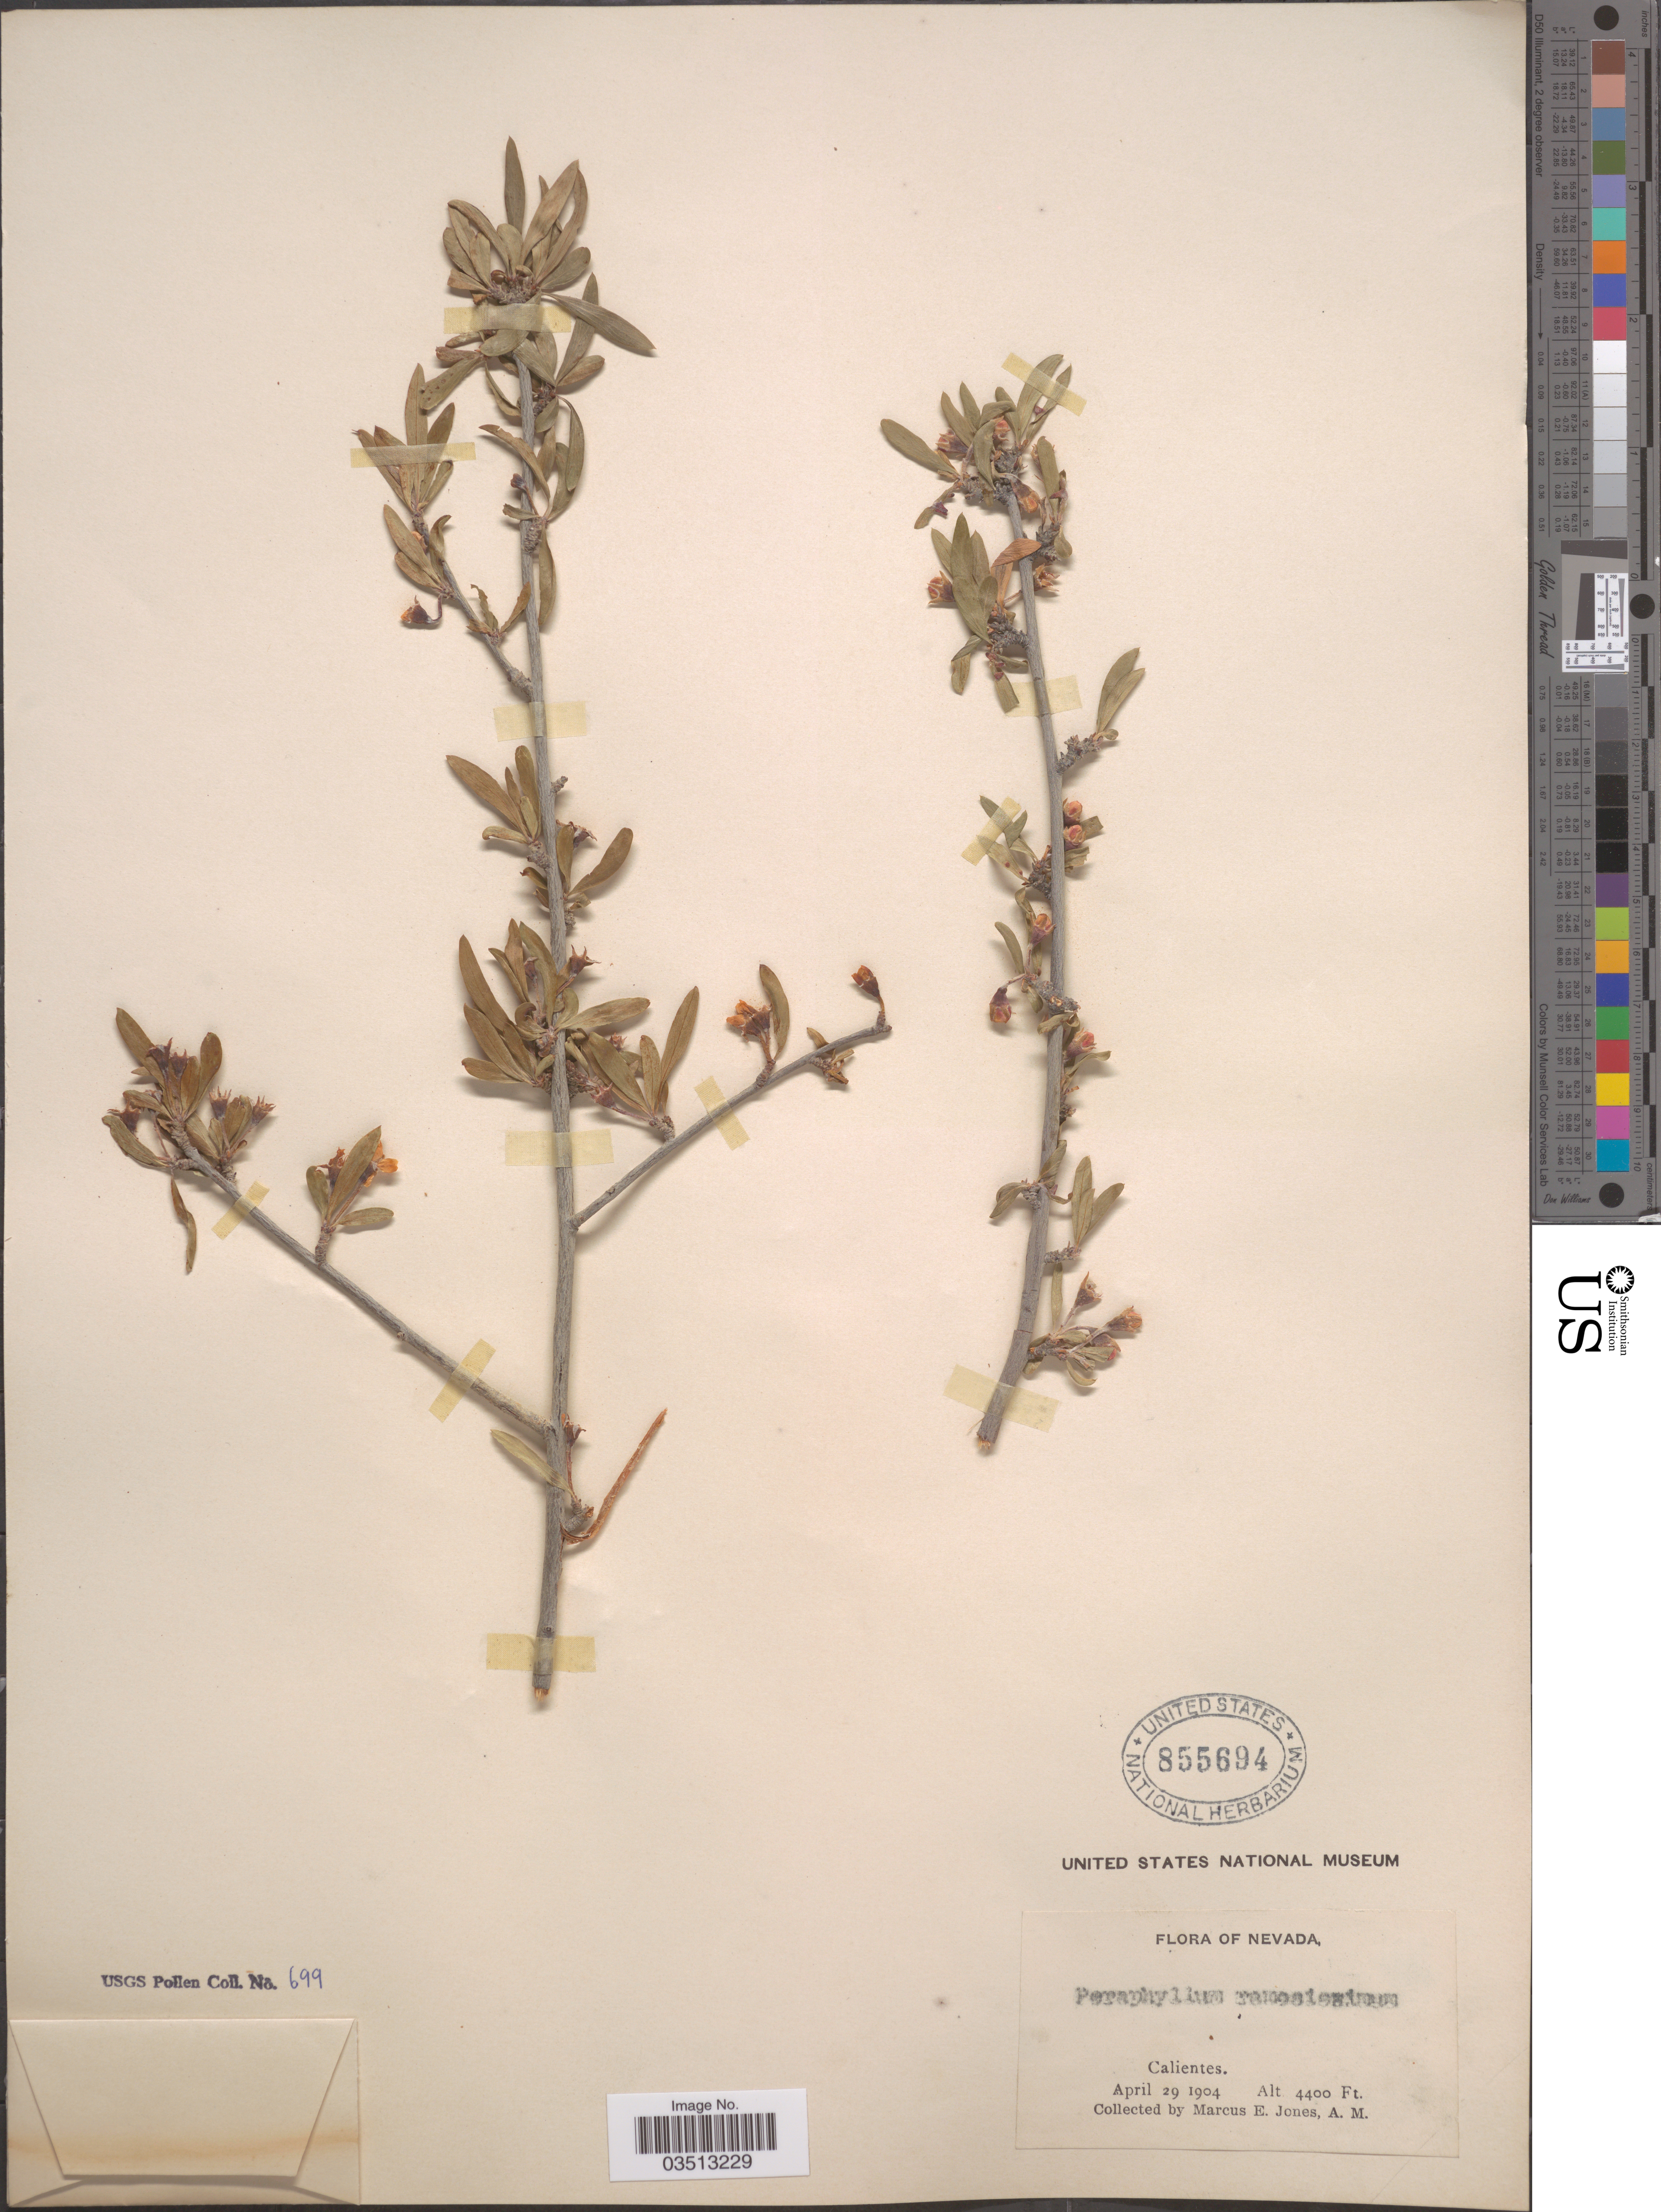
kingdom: Plantae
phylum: Tracheophyta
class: Magnoliopsida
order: Rosales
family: Rosaceae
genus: Peraphyllum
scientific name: Peraphyllum ramosissimum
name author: Nutt.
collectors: M. E. Jones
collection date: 1904-04-29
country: United States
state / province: Nevada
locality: Calientes.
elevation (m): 1341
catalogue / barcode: US 855694